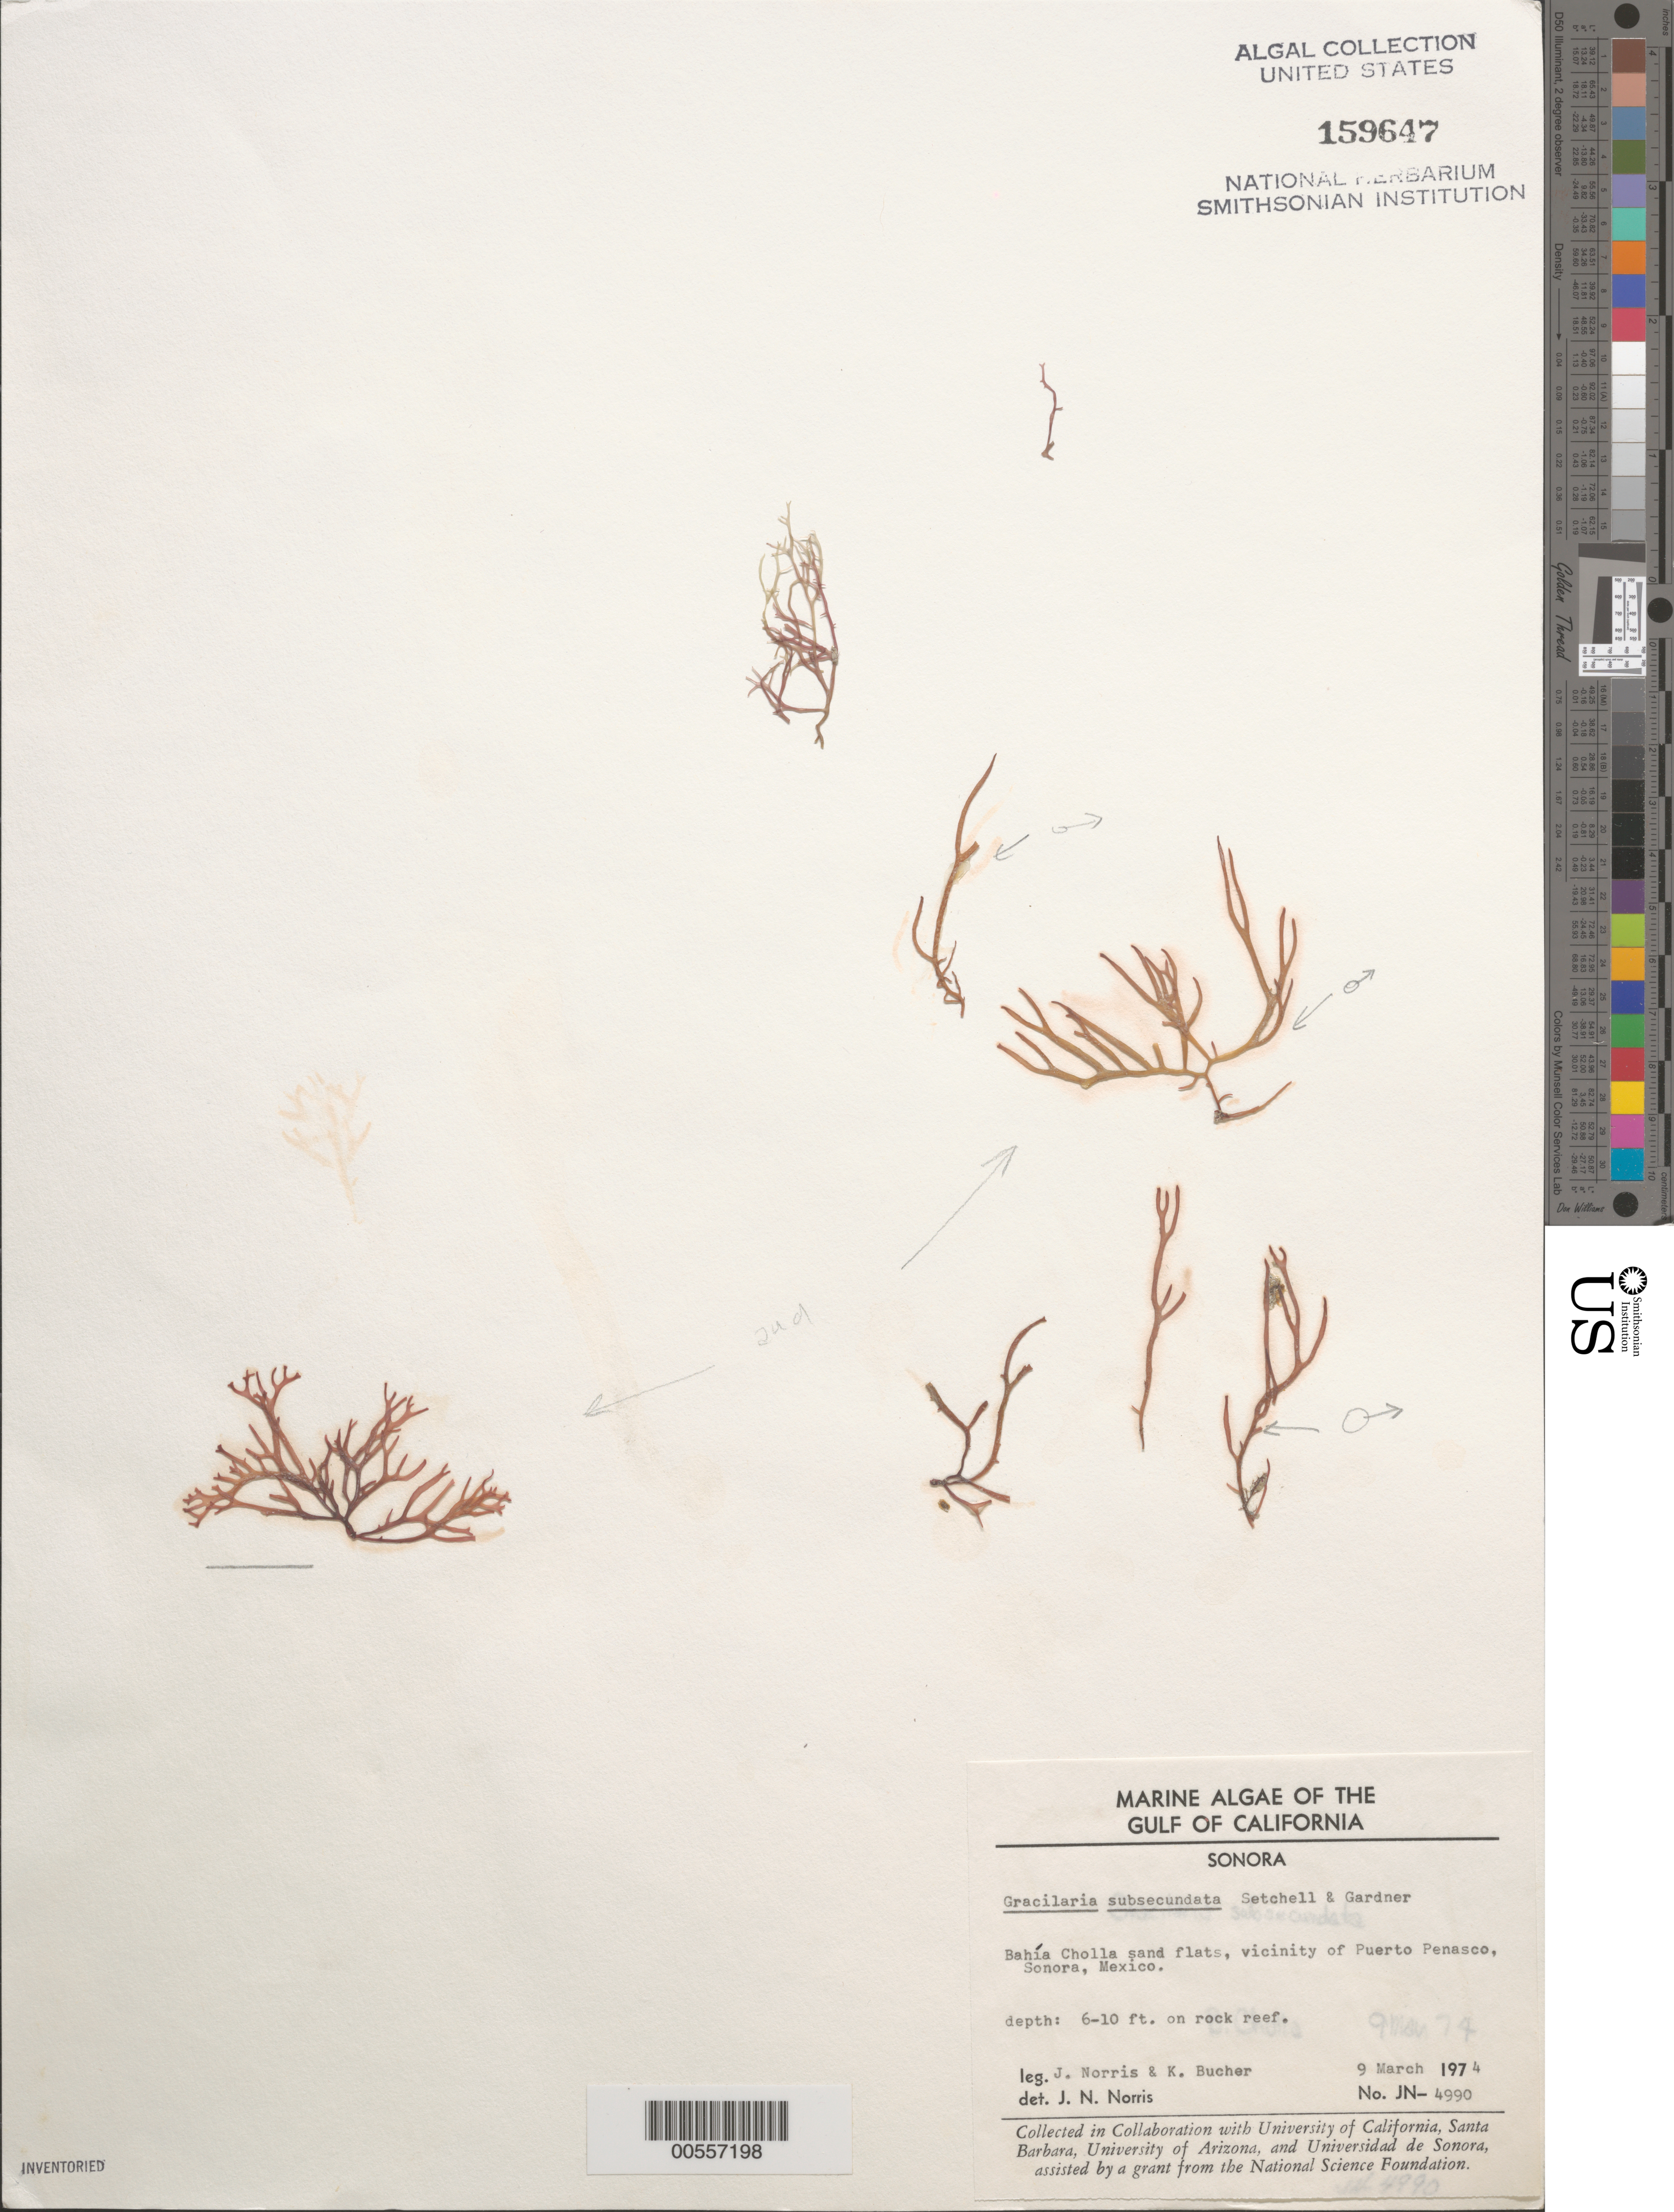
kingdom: Plantae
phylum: Rhodophyta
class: Florideophyceae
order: Gracilariales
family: Gracilariaceae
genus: Gracilaria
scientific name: Gracilaria subsecundata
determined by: Norris, James N.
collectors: J. N. Norris & K. E. Bucher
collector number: JN-4990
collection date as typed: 09 Mar 1974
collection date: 1974-03-09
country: Mexico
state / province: Sonora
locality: Bahia Cholla, Puerto Penasco area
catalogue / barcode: US 159647